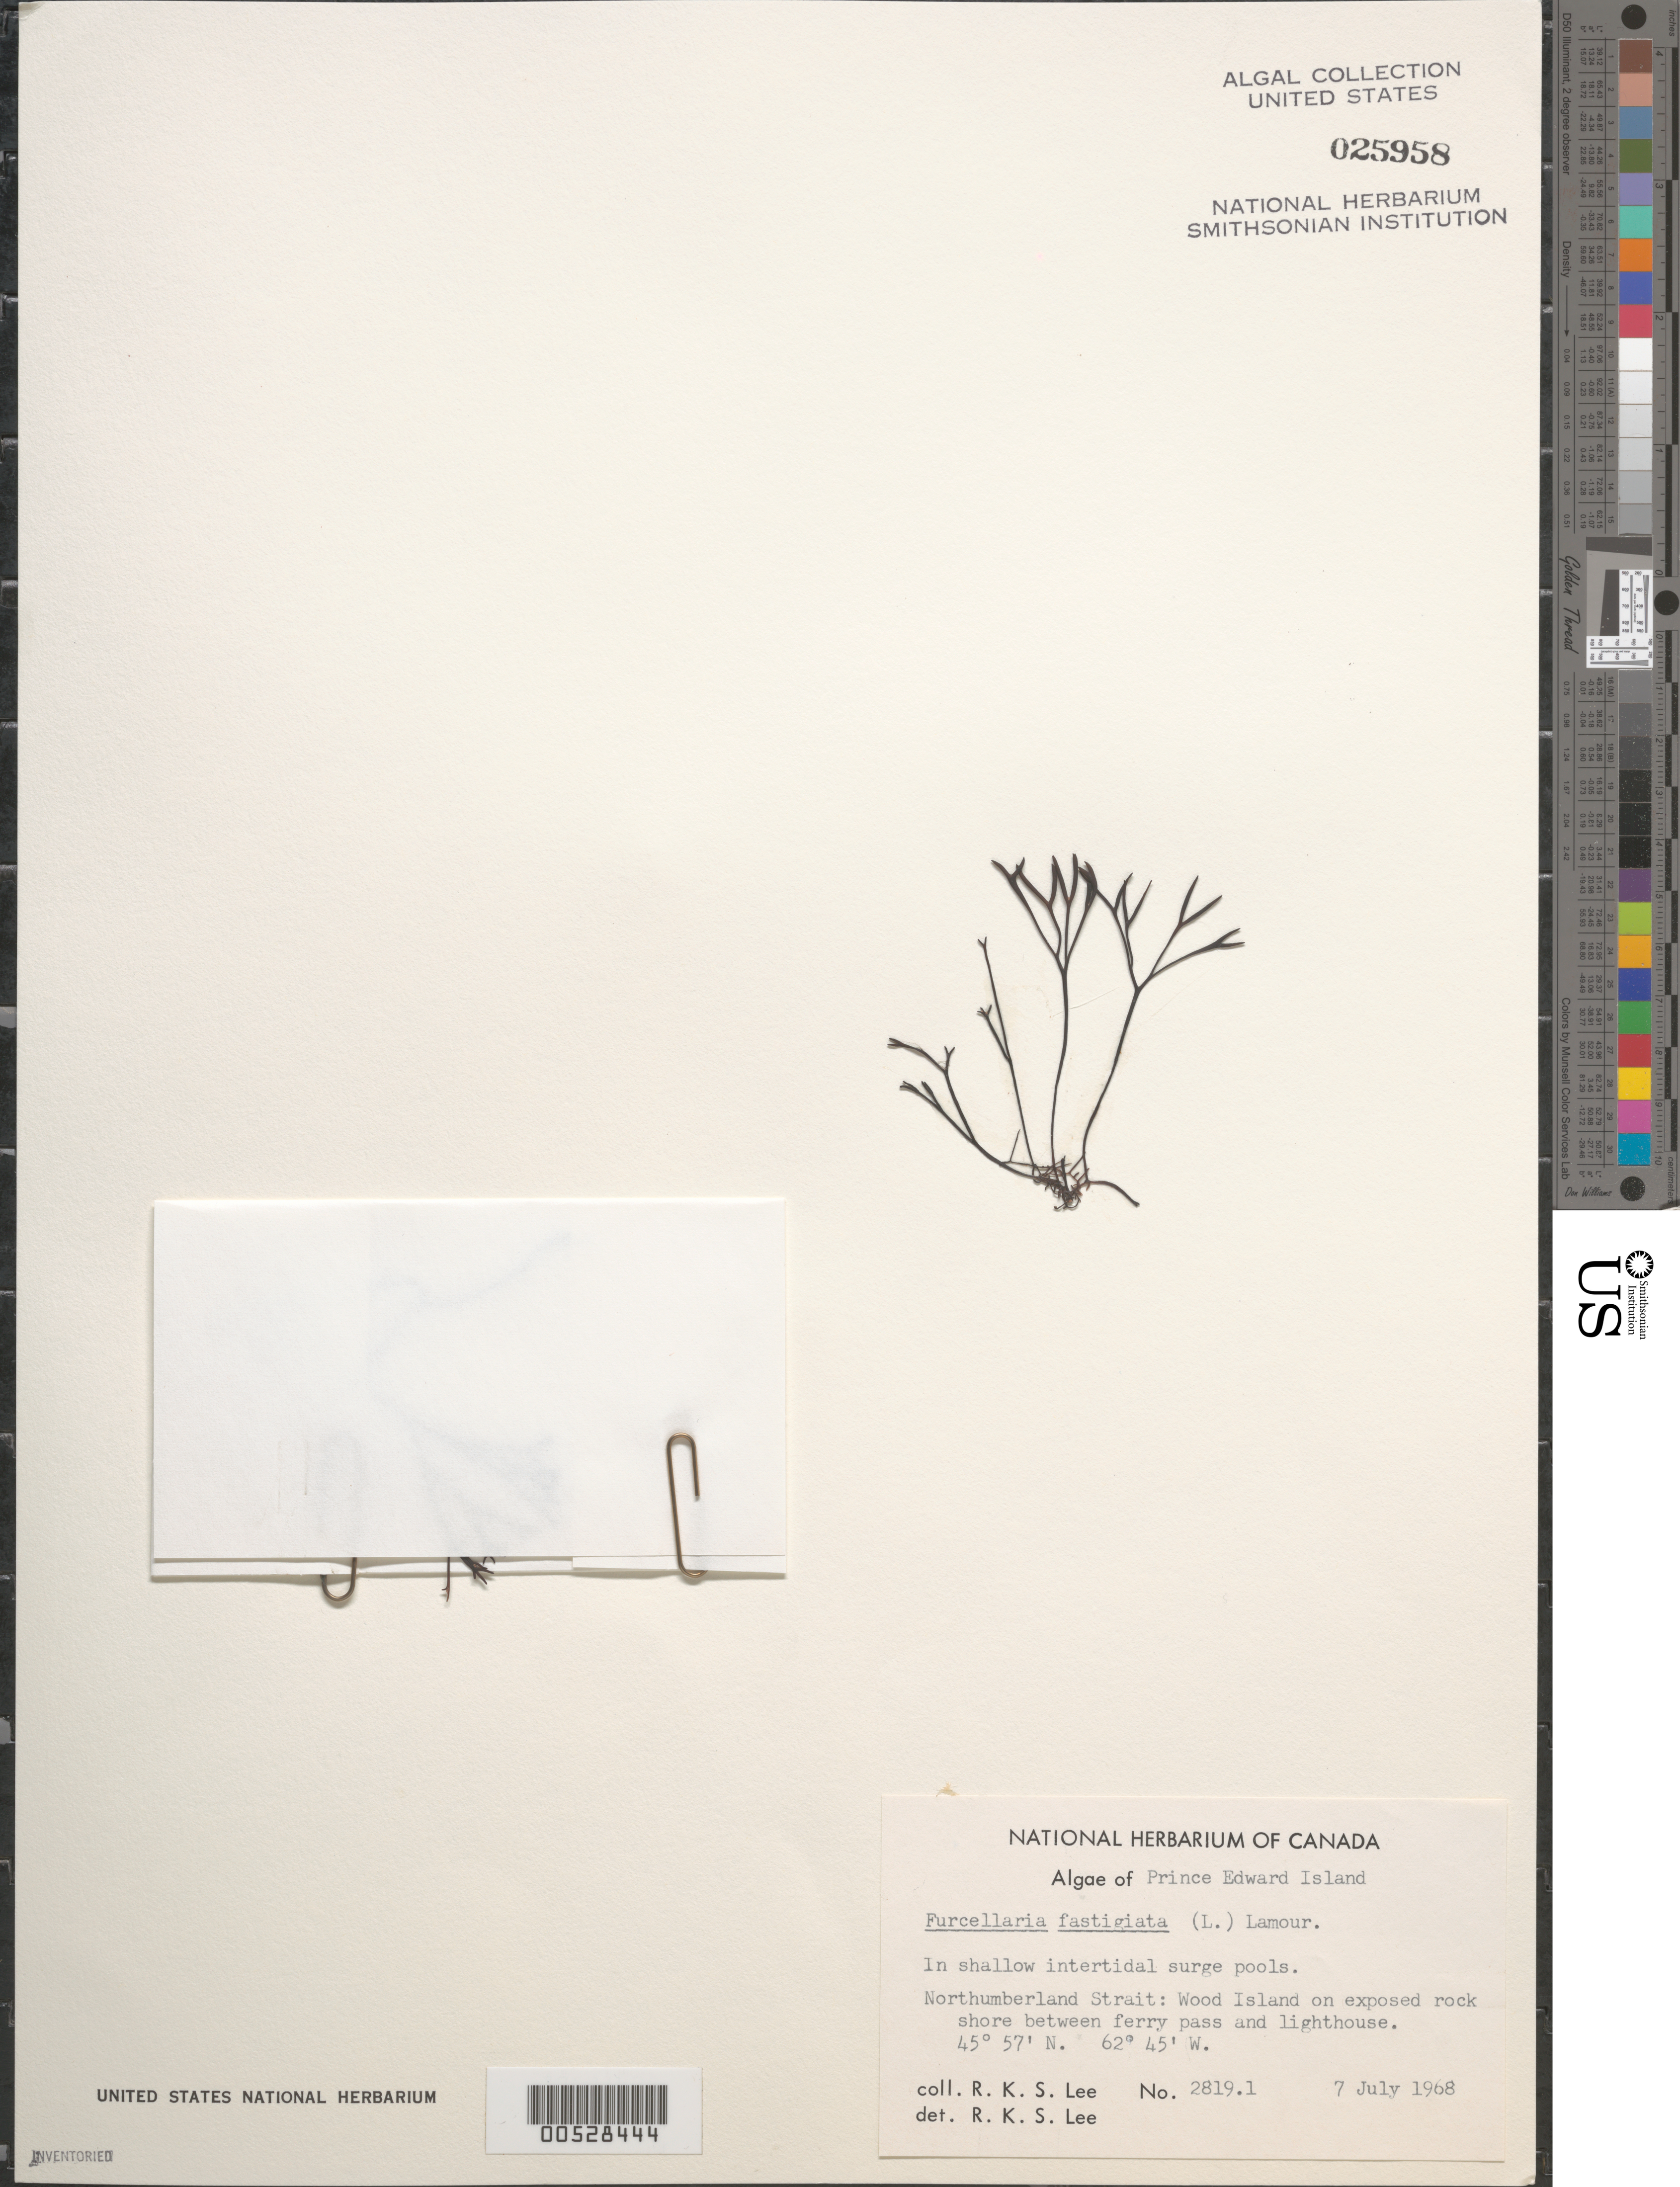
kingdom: Plantae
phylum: Rhodophyta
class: Florideophyceae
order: Gigartinales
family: Furcellariaceae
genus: Furcellaria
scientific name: Furcellaria lumbricalis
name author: (Hudson) J.V.Lamouroux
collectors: R. Lee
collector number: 2819.1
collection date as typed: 07 Jul 1968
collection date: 1968-07-07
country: Canada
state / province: Prince Edward Island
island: Wood Island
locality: Northumberland Strait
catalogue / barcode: US 25958